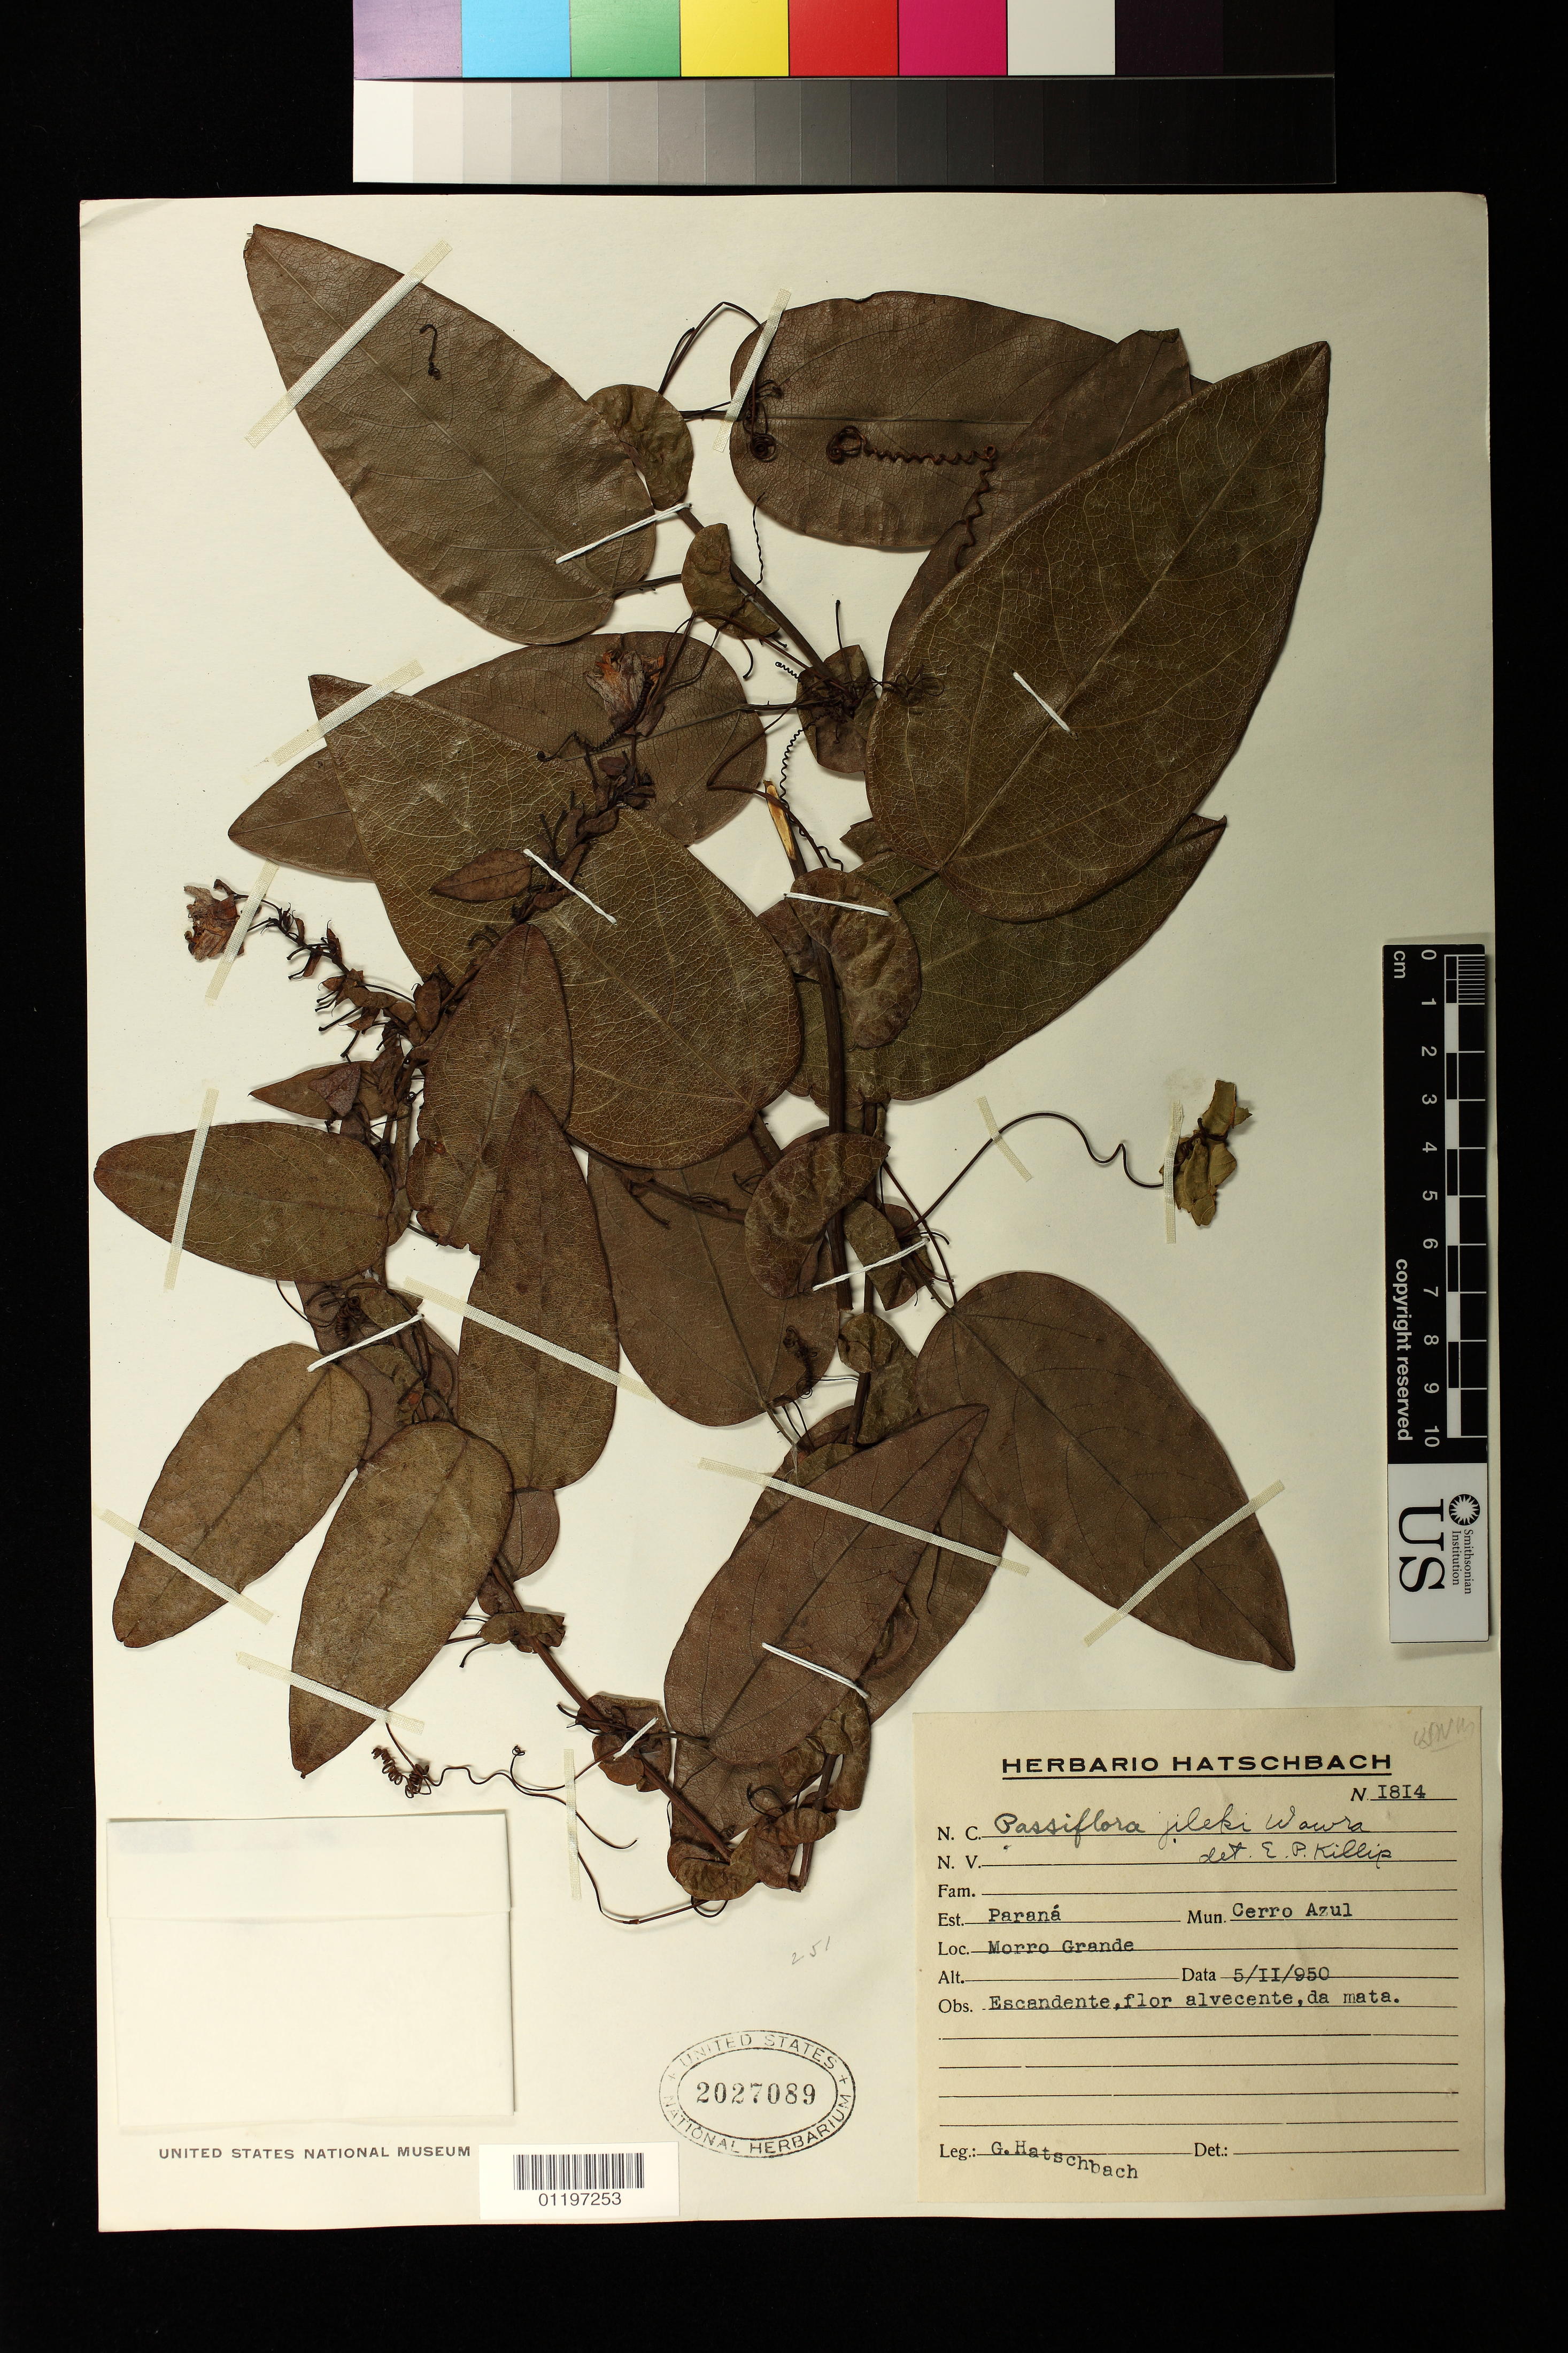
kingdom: Plantae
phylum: Tracheophyta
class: Magnoliopsida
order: Malpighiales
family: Passifloraceae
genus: Passiflora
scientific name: Passiflora jilekii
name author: Wawra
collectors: G. Hatschbach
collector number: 1814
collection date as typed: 02 May 1950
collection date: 1950-05-02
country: Brazil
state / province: Paraná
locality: Cerro Azul, Morro Grande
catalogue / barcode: US 2027089